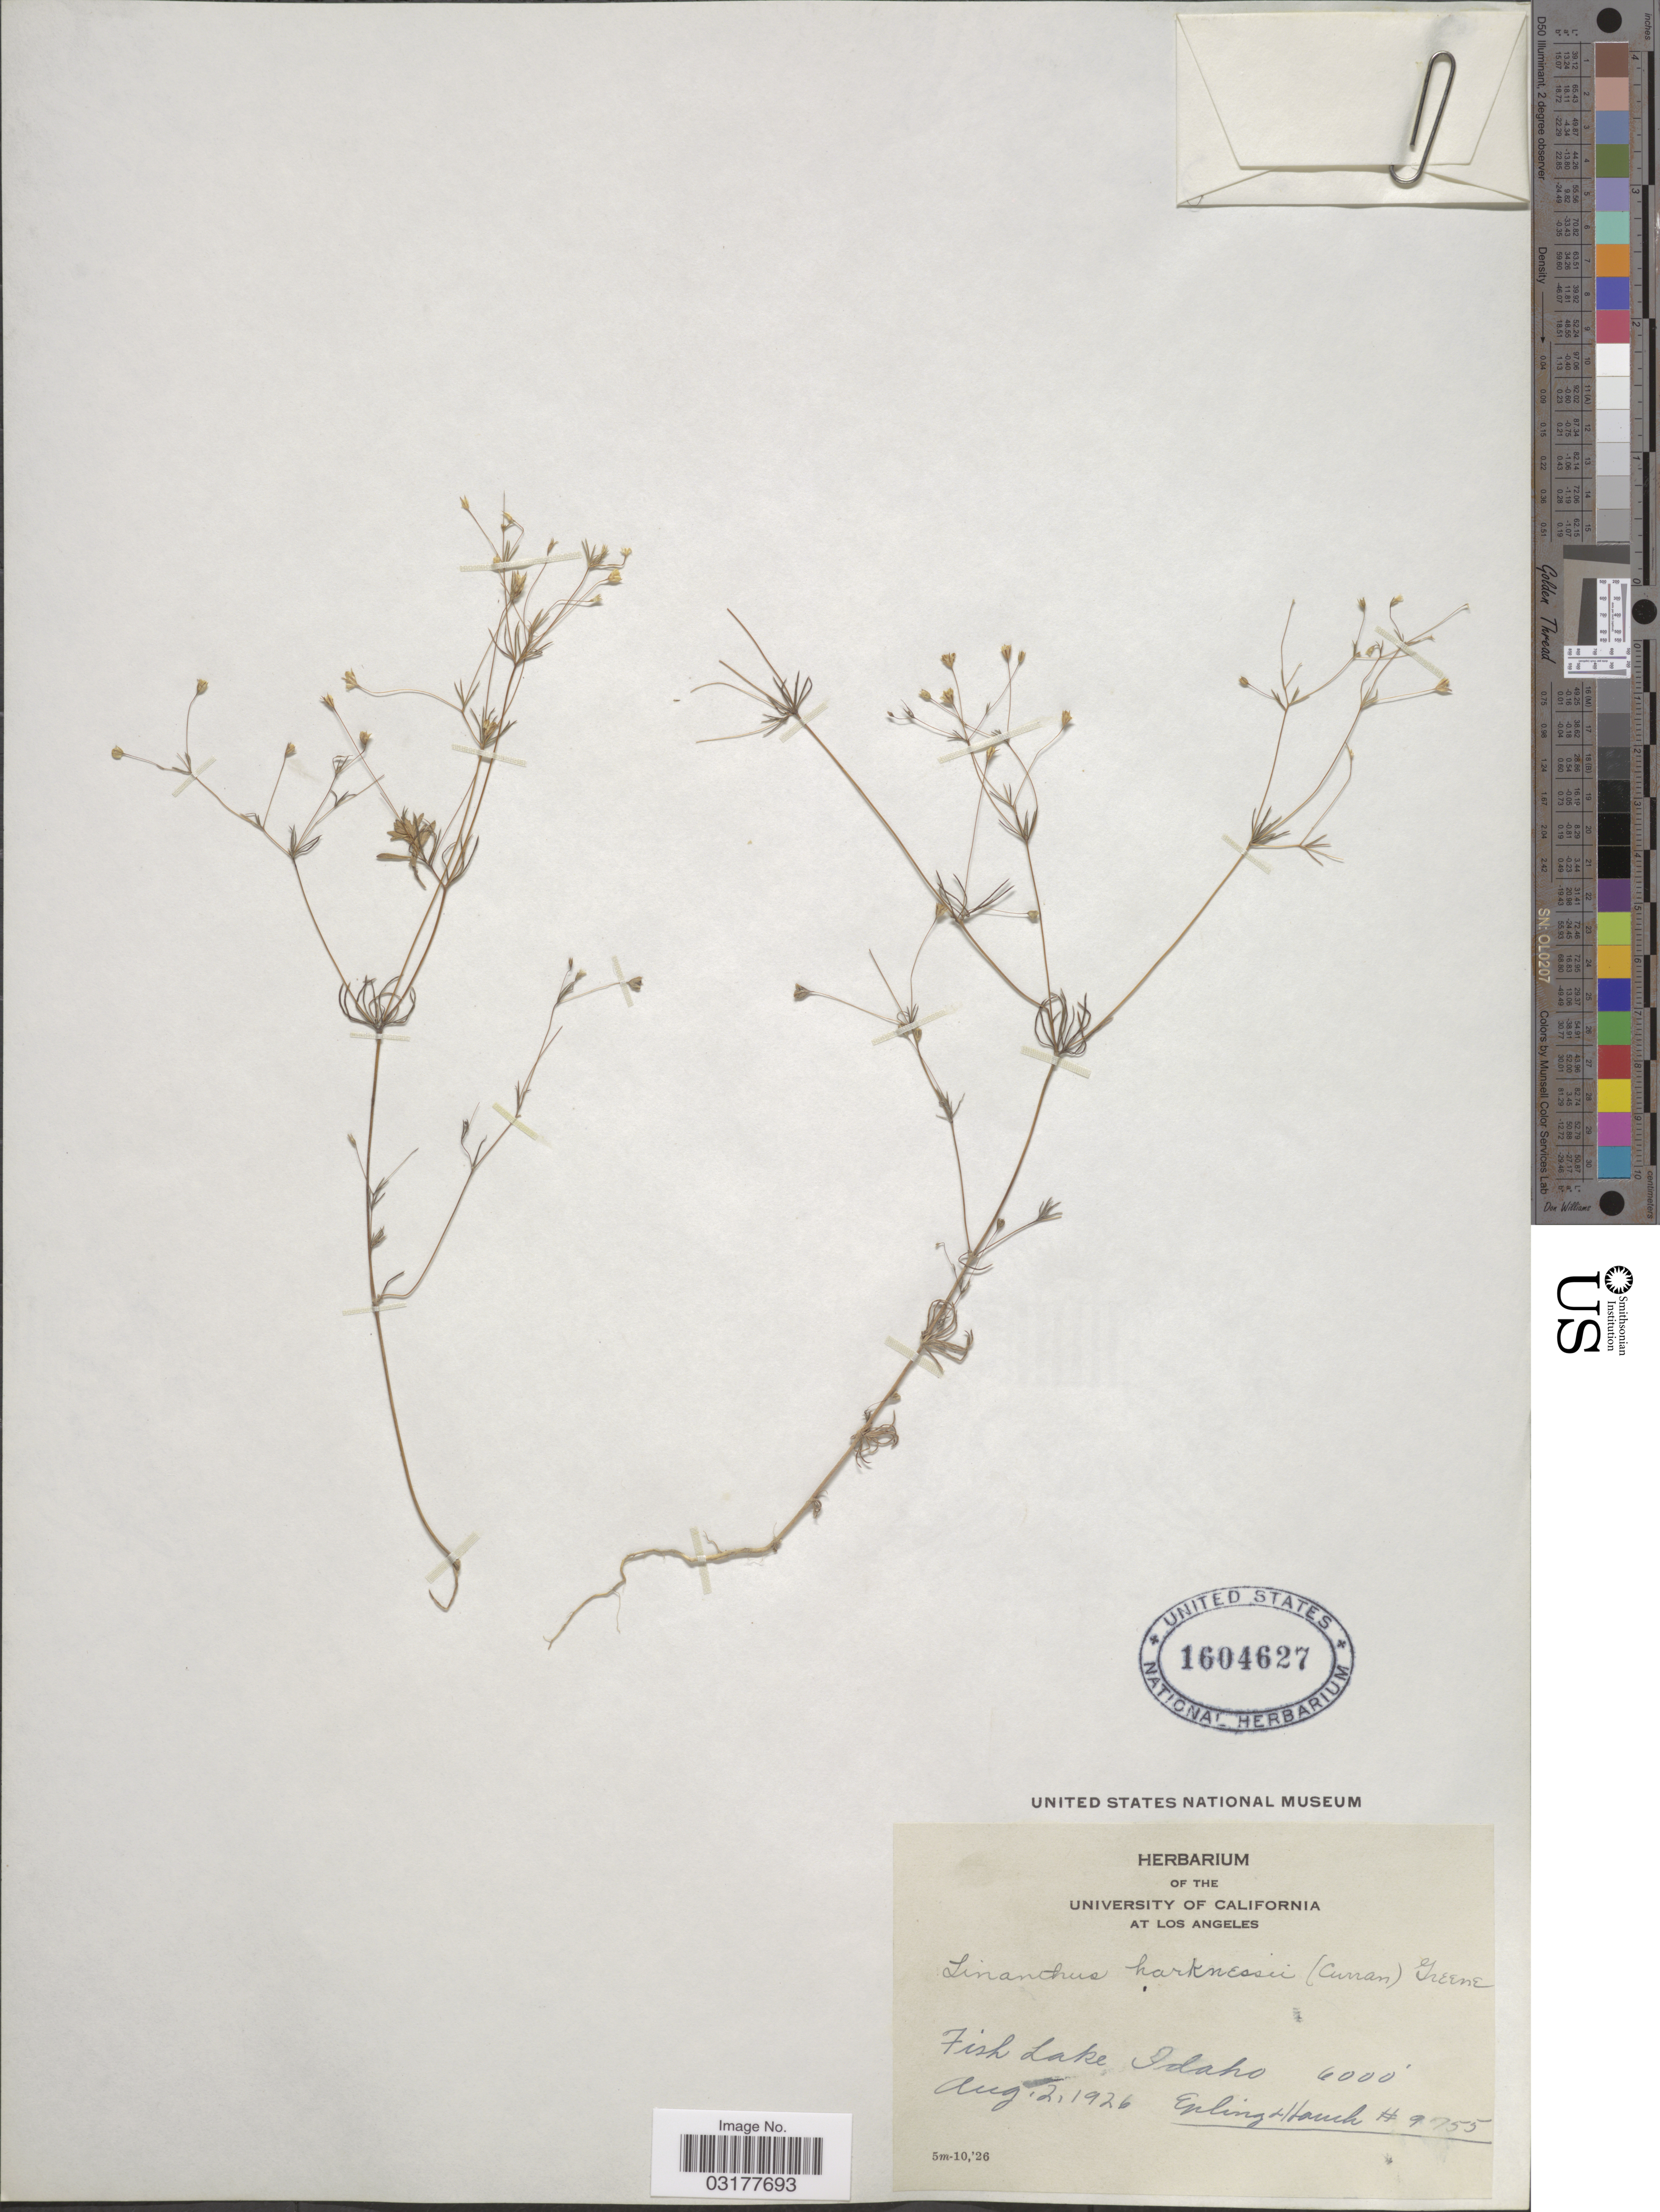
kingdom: Plantae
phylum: Tracheophyta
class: Magnoliopsida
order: Ericales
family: Polemoniaceae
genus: Leptosiphon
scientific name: Leptosiphon septentrionalis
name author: (H. Mason) J.M. Porter & L.A. Johnson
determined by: Strong, Mark T., (BOT), Smithsonian Institution - National Museum of Natural History (UNITED STATES)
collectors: -- Epling & -. Hauch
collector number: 9755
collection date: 1926-08-02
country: United States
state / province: Idaho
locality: Fish Lake.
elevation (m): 1829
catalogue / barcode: US 1604627